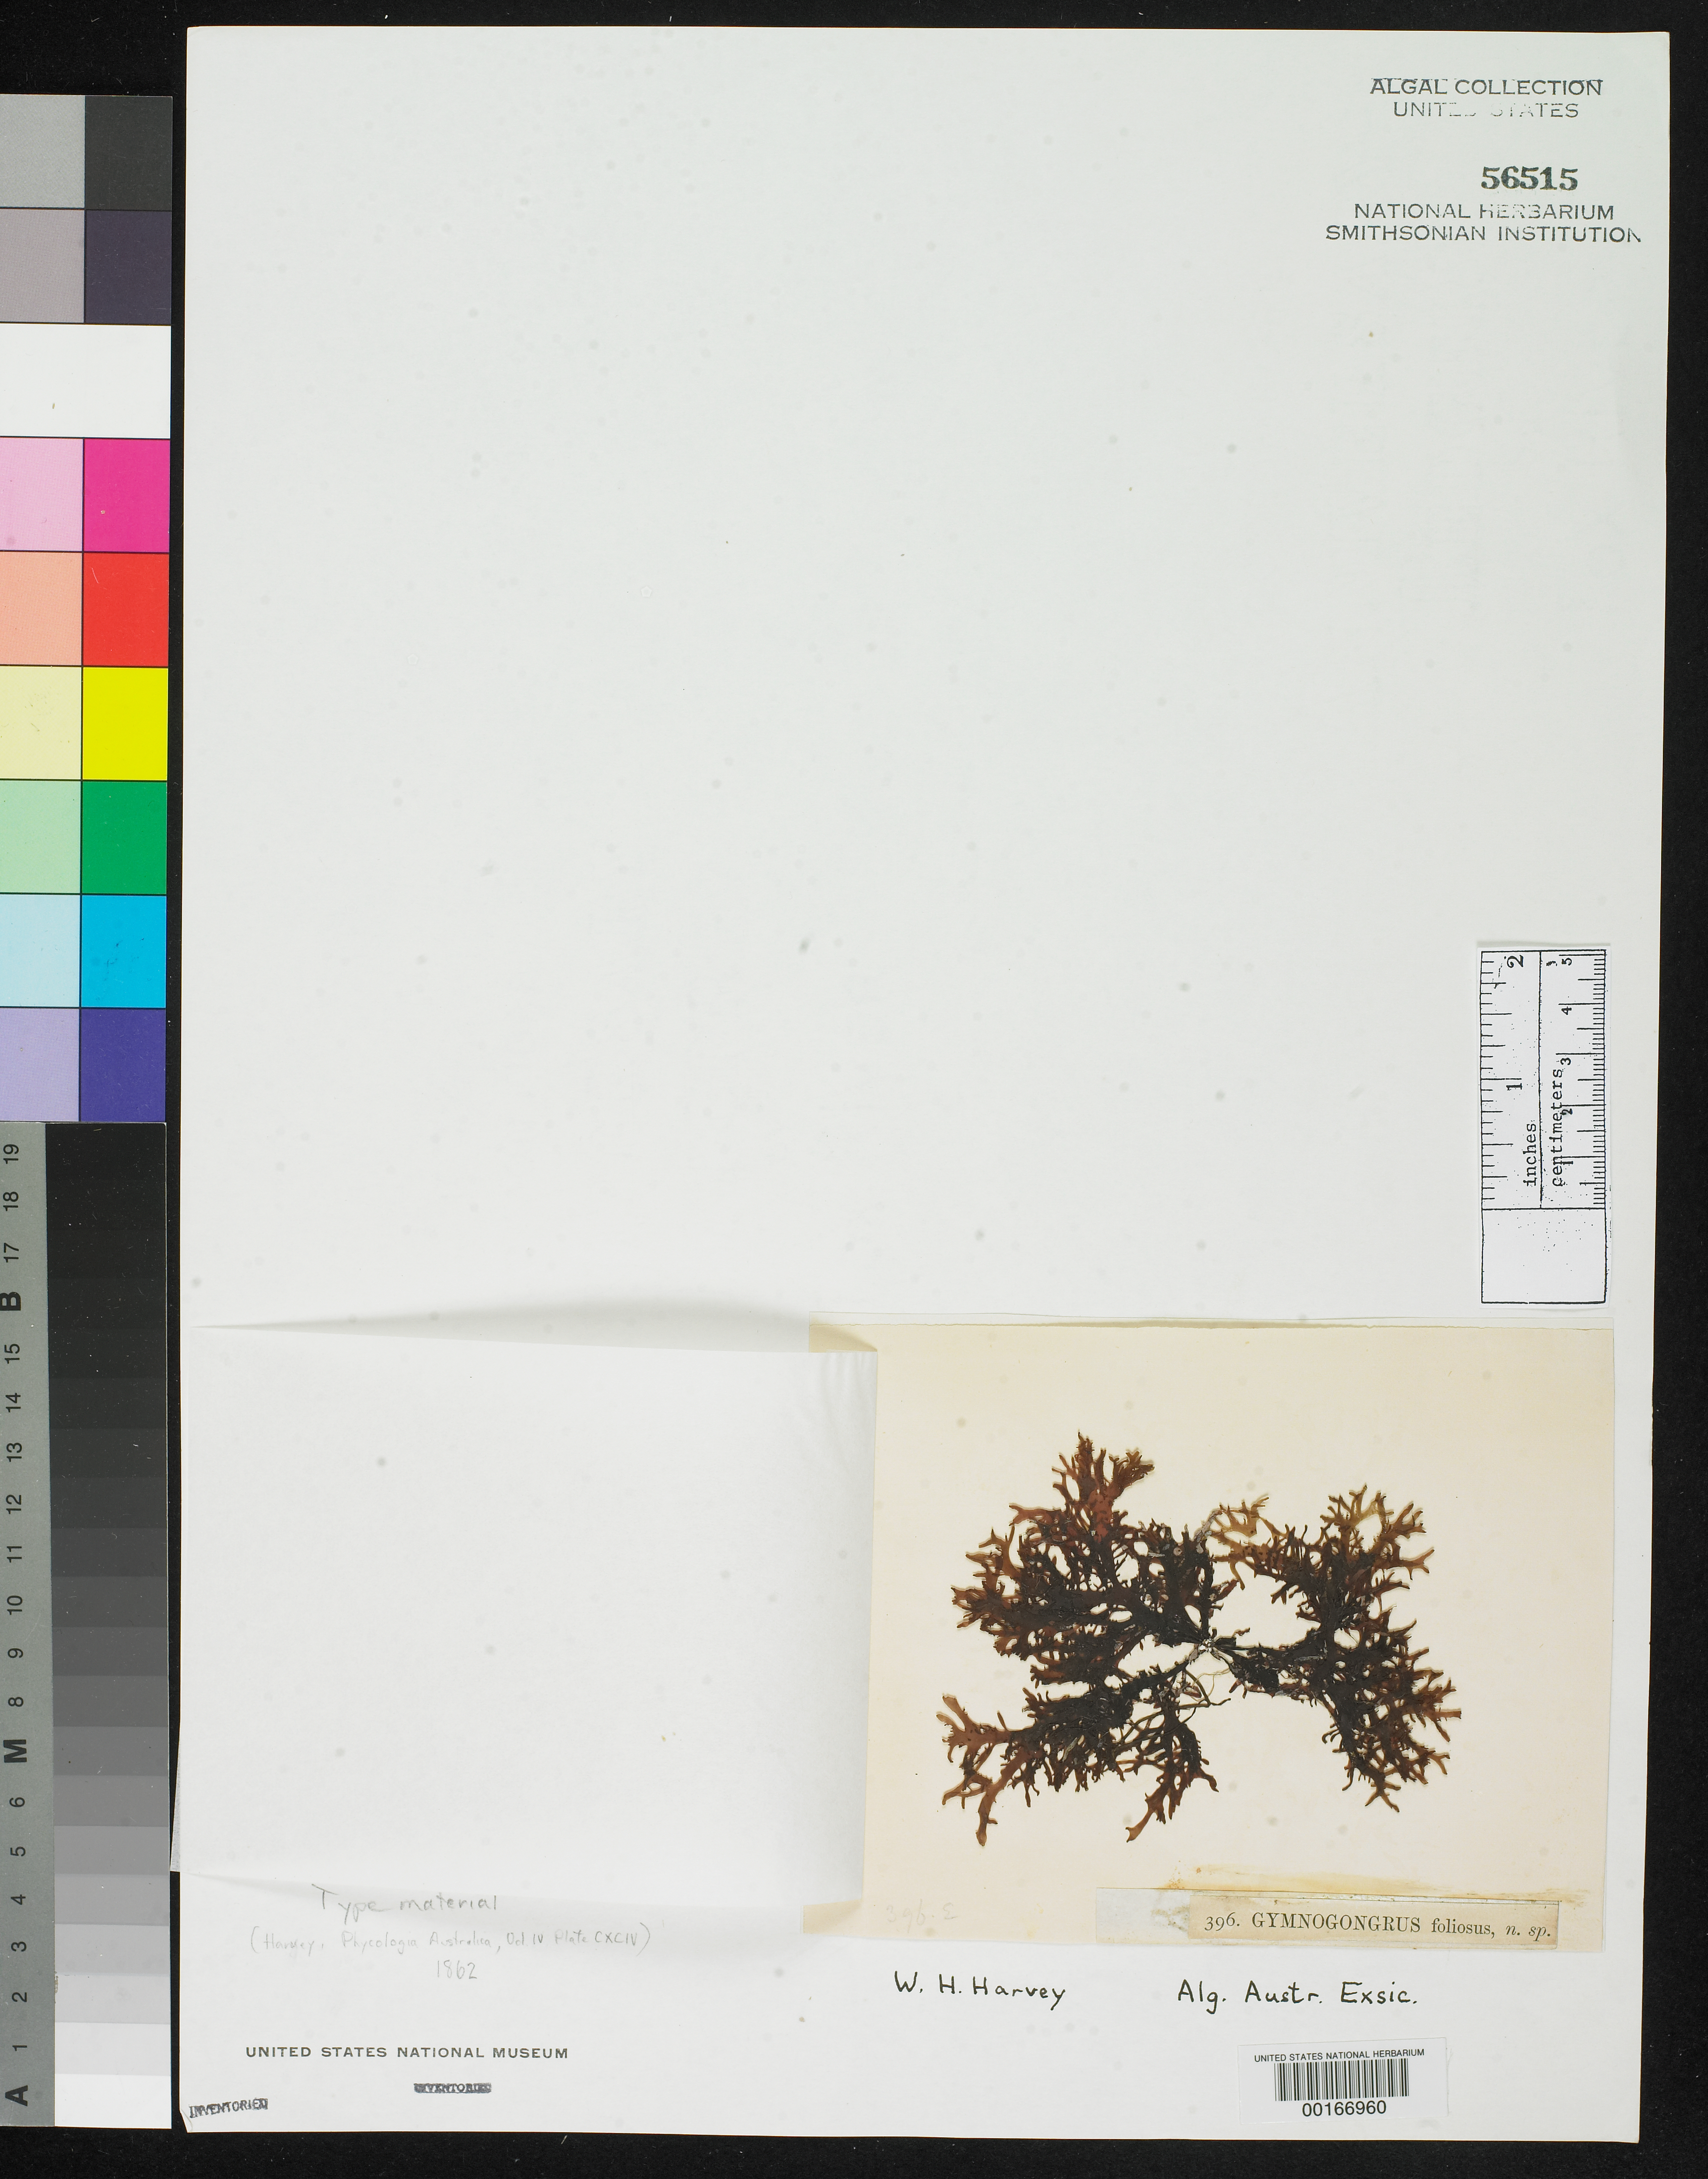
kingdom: Plantae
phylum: Rhodophyta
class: Florideophyceae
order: Gigartinales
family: Phyllophoraceae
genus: Gymnogongrus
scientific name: Gymnogongrus foliosus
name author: Harv.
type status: Isotype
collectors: W. Harvey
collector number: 396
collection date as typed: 1854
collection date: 1854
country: Australia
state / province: Victoria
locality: Port Phillip Heads and Western Port.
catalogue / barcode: US 56515